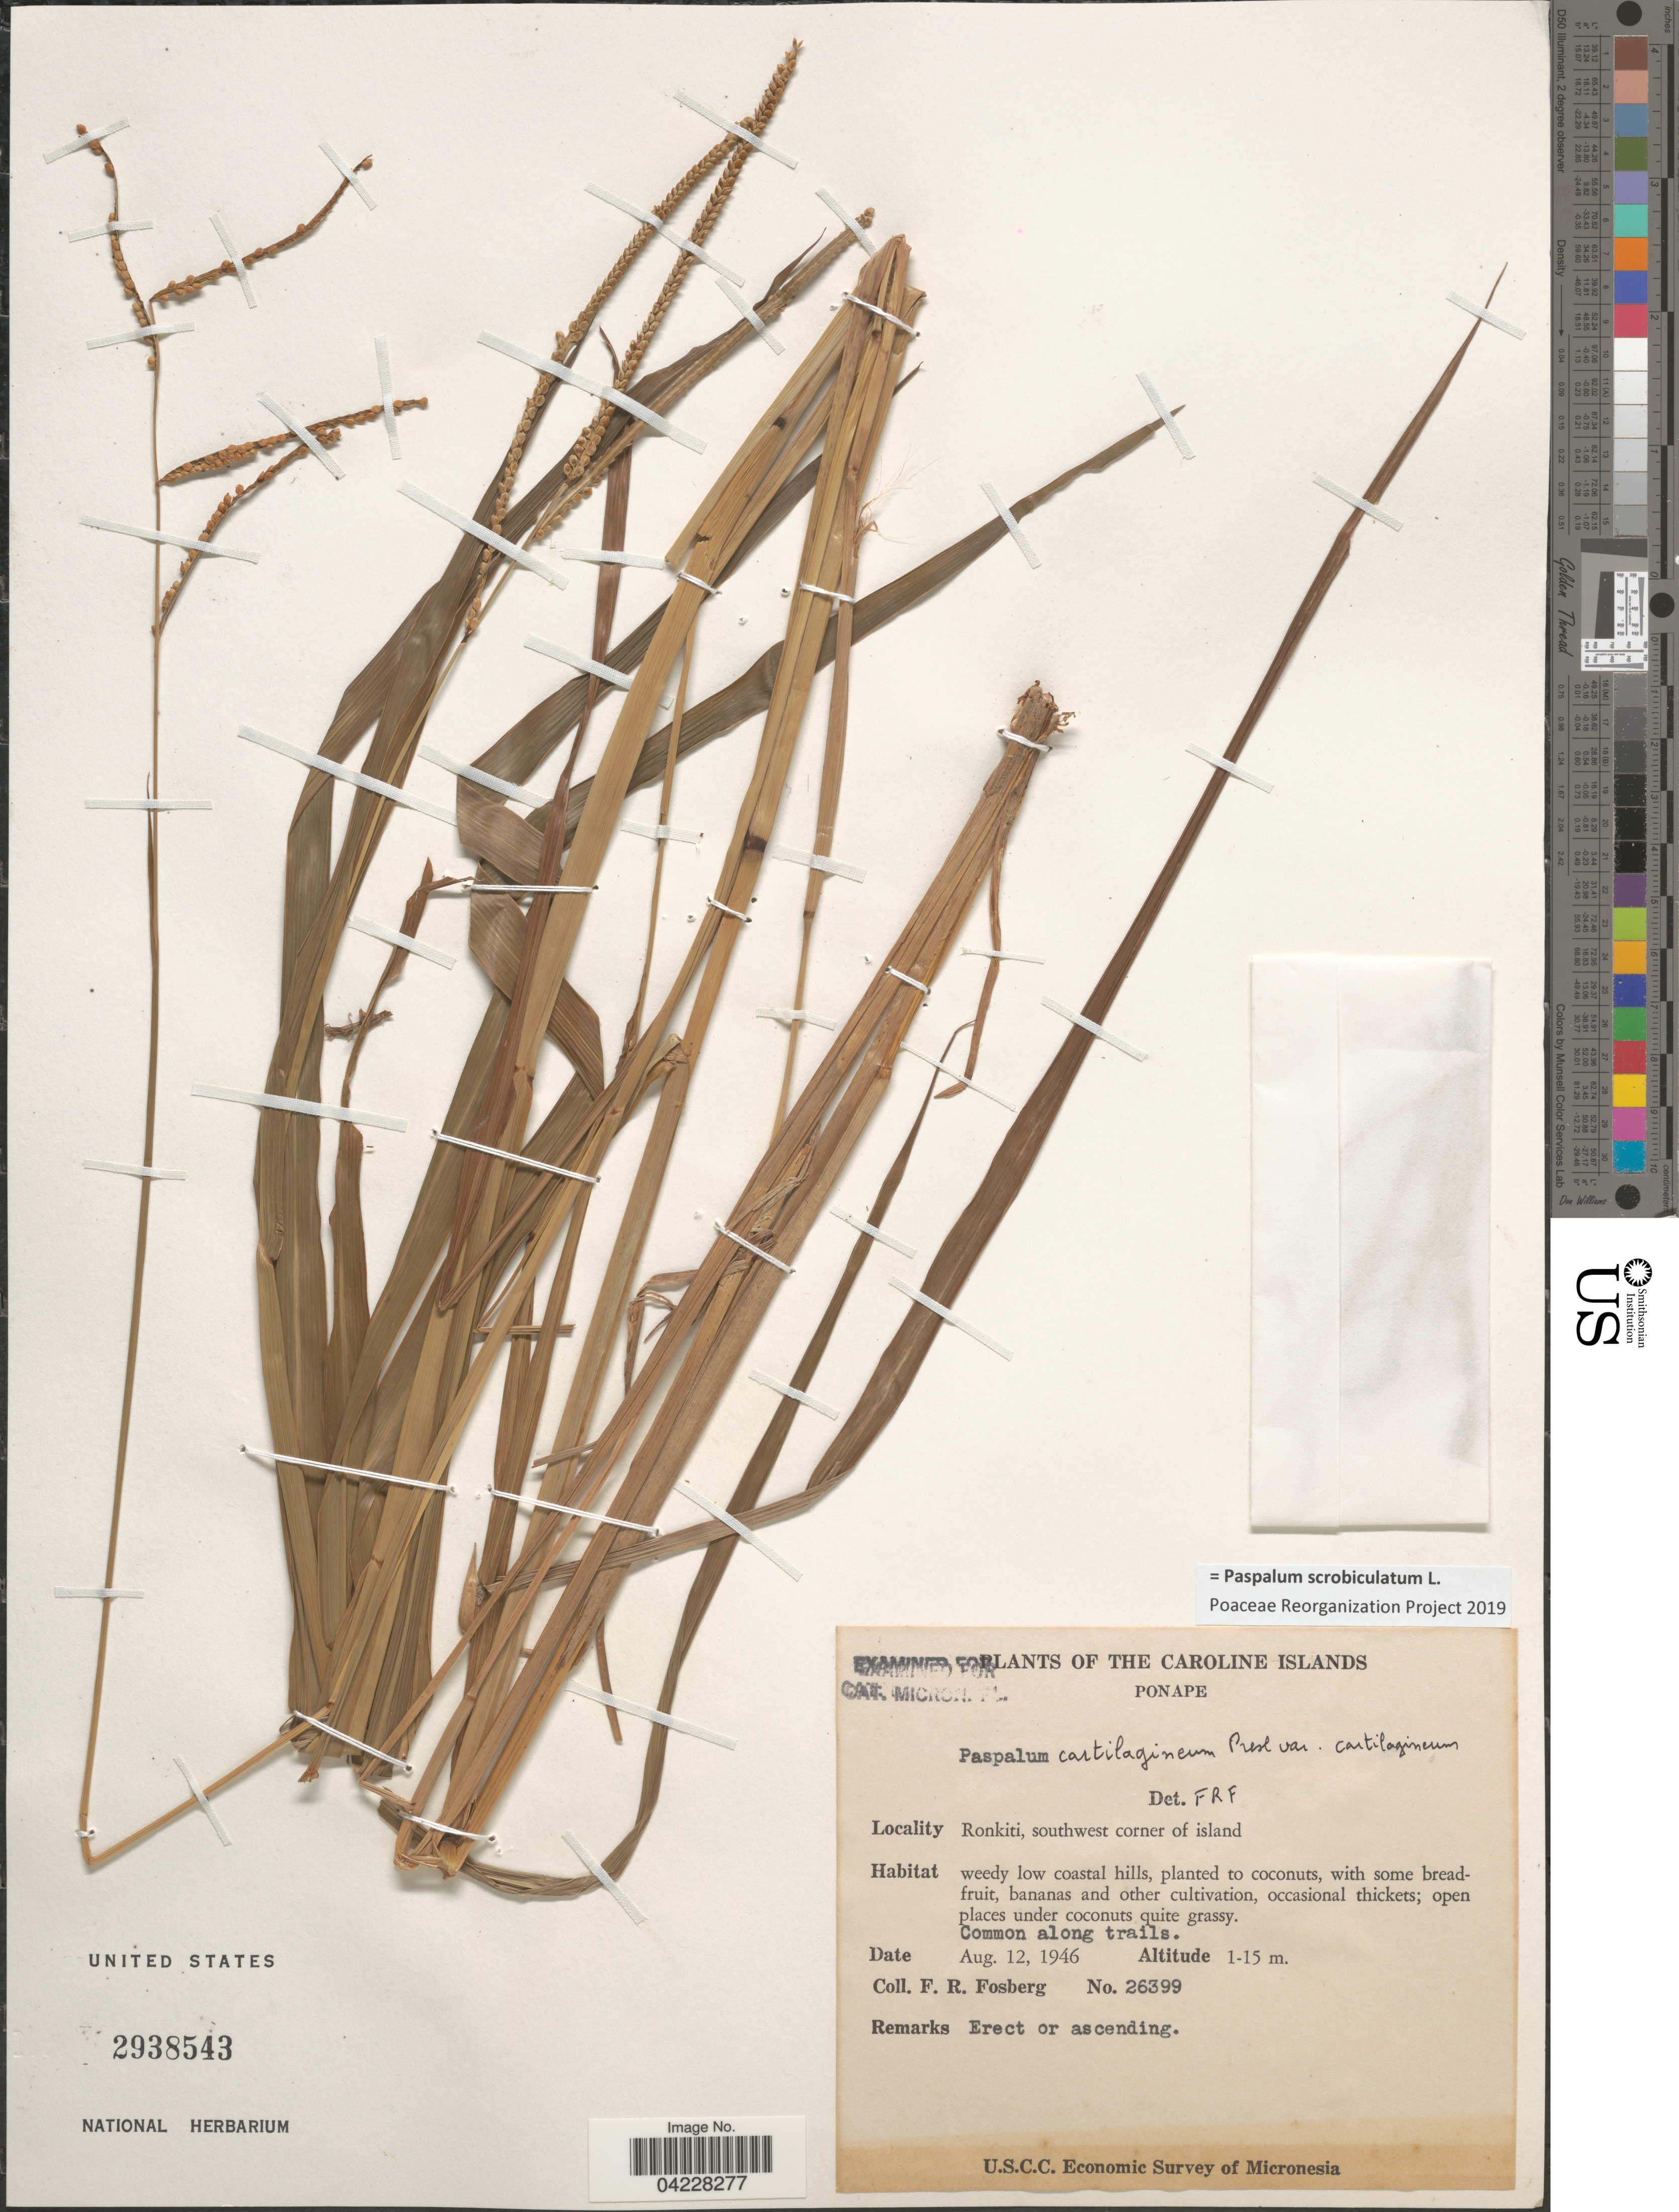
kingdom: Plantae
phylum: Tracheophyta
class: Liliopsida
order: Poales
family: Poaceae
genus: Paspalum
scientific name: Paspalum scrobiculatum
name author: L.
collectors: F. R. Fosberg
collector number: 26399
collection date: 1946-08-12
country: Micronesia, Federated States of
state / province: Pohnpei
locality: The Caroline Islands. Ponape. Ronkiti, southwest corner of island. U.S.C.C. Economic Survey of Micronesia.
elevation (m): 1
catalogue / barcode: US 2938543